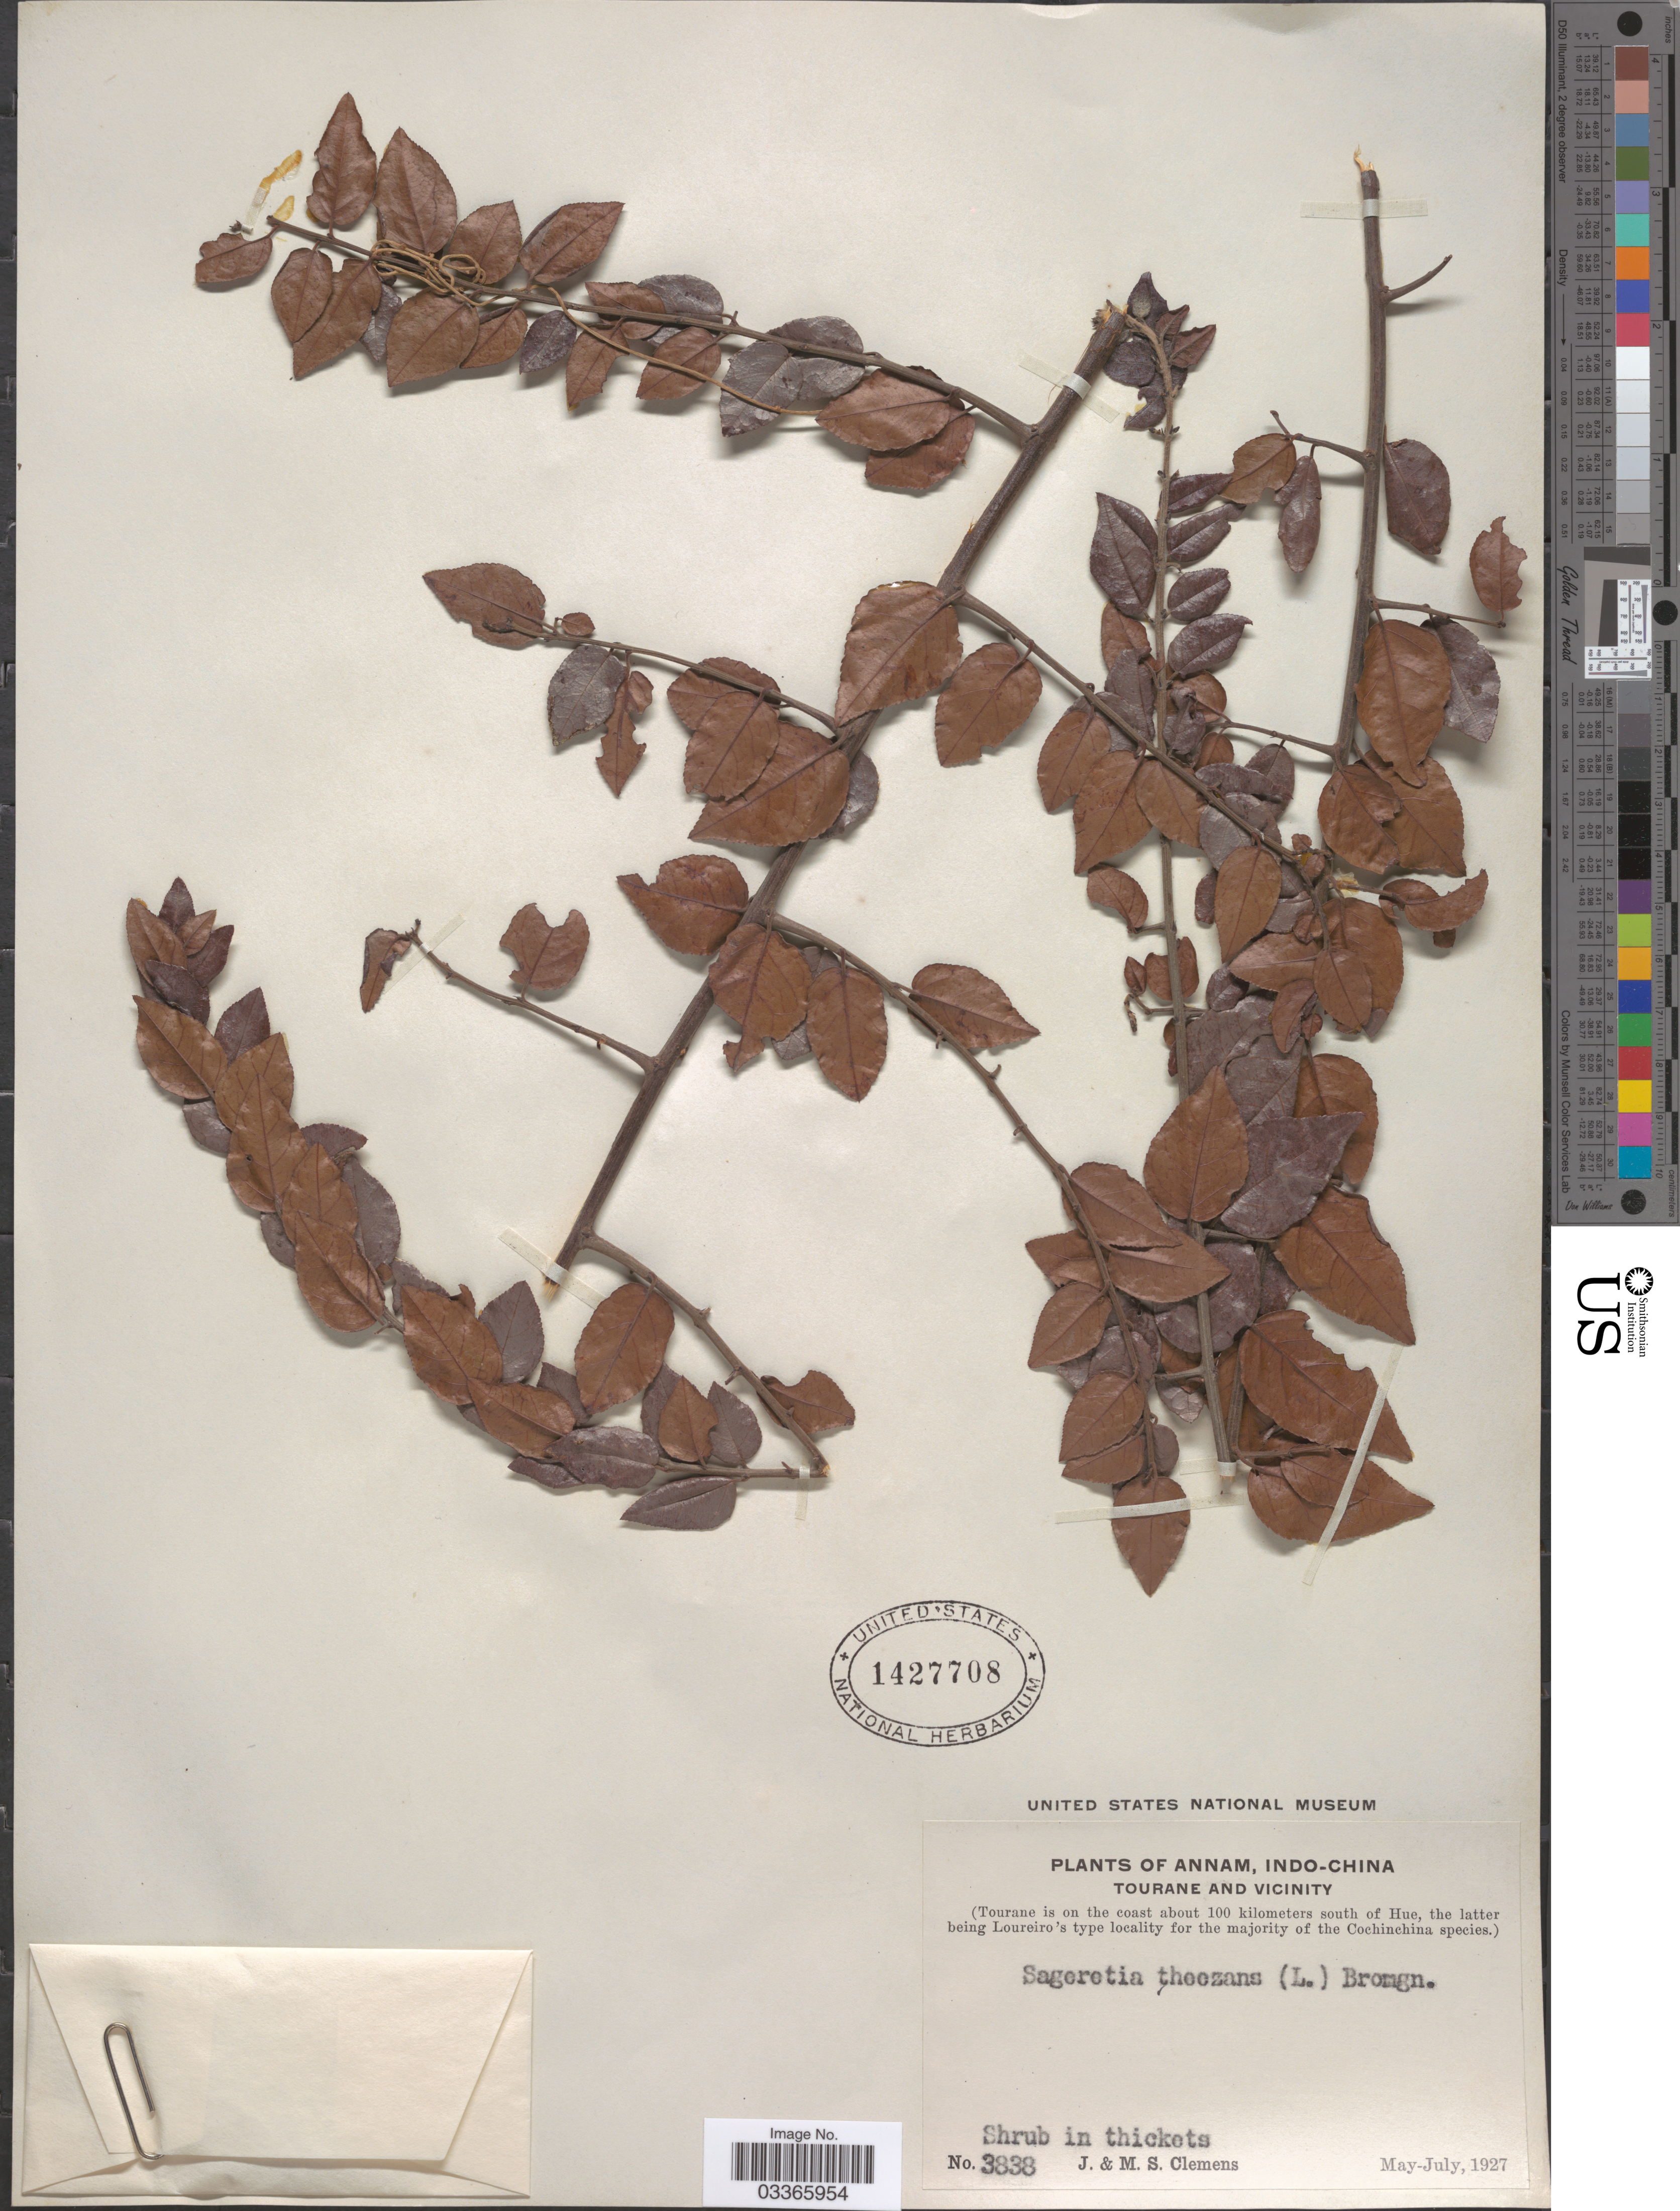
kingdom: Plantae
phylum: Tracheophyta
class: Magnoliopsida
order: Rosales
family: Rhamnaceae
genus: Sageretia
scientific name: Sageretia thea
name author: (Osbeck) M.C. Johnst.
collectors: J. Clemens & M. S. Clemens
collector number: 3838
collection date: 1927-05/1927-07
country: Vietnam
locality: Annam, Indo-China, Tourane and Vicinity (Tourane is on the coast about 100 kilometers south of Hue).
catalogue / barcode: US 1427708